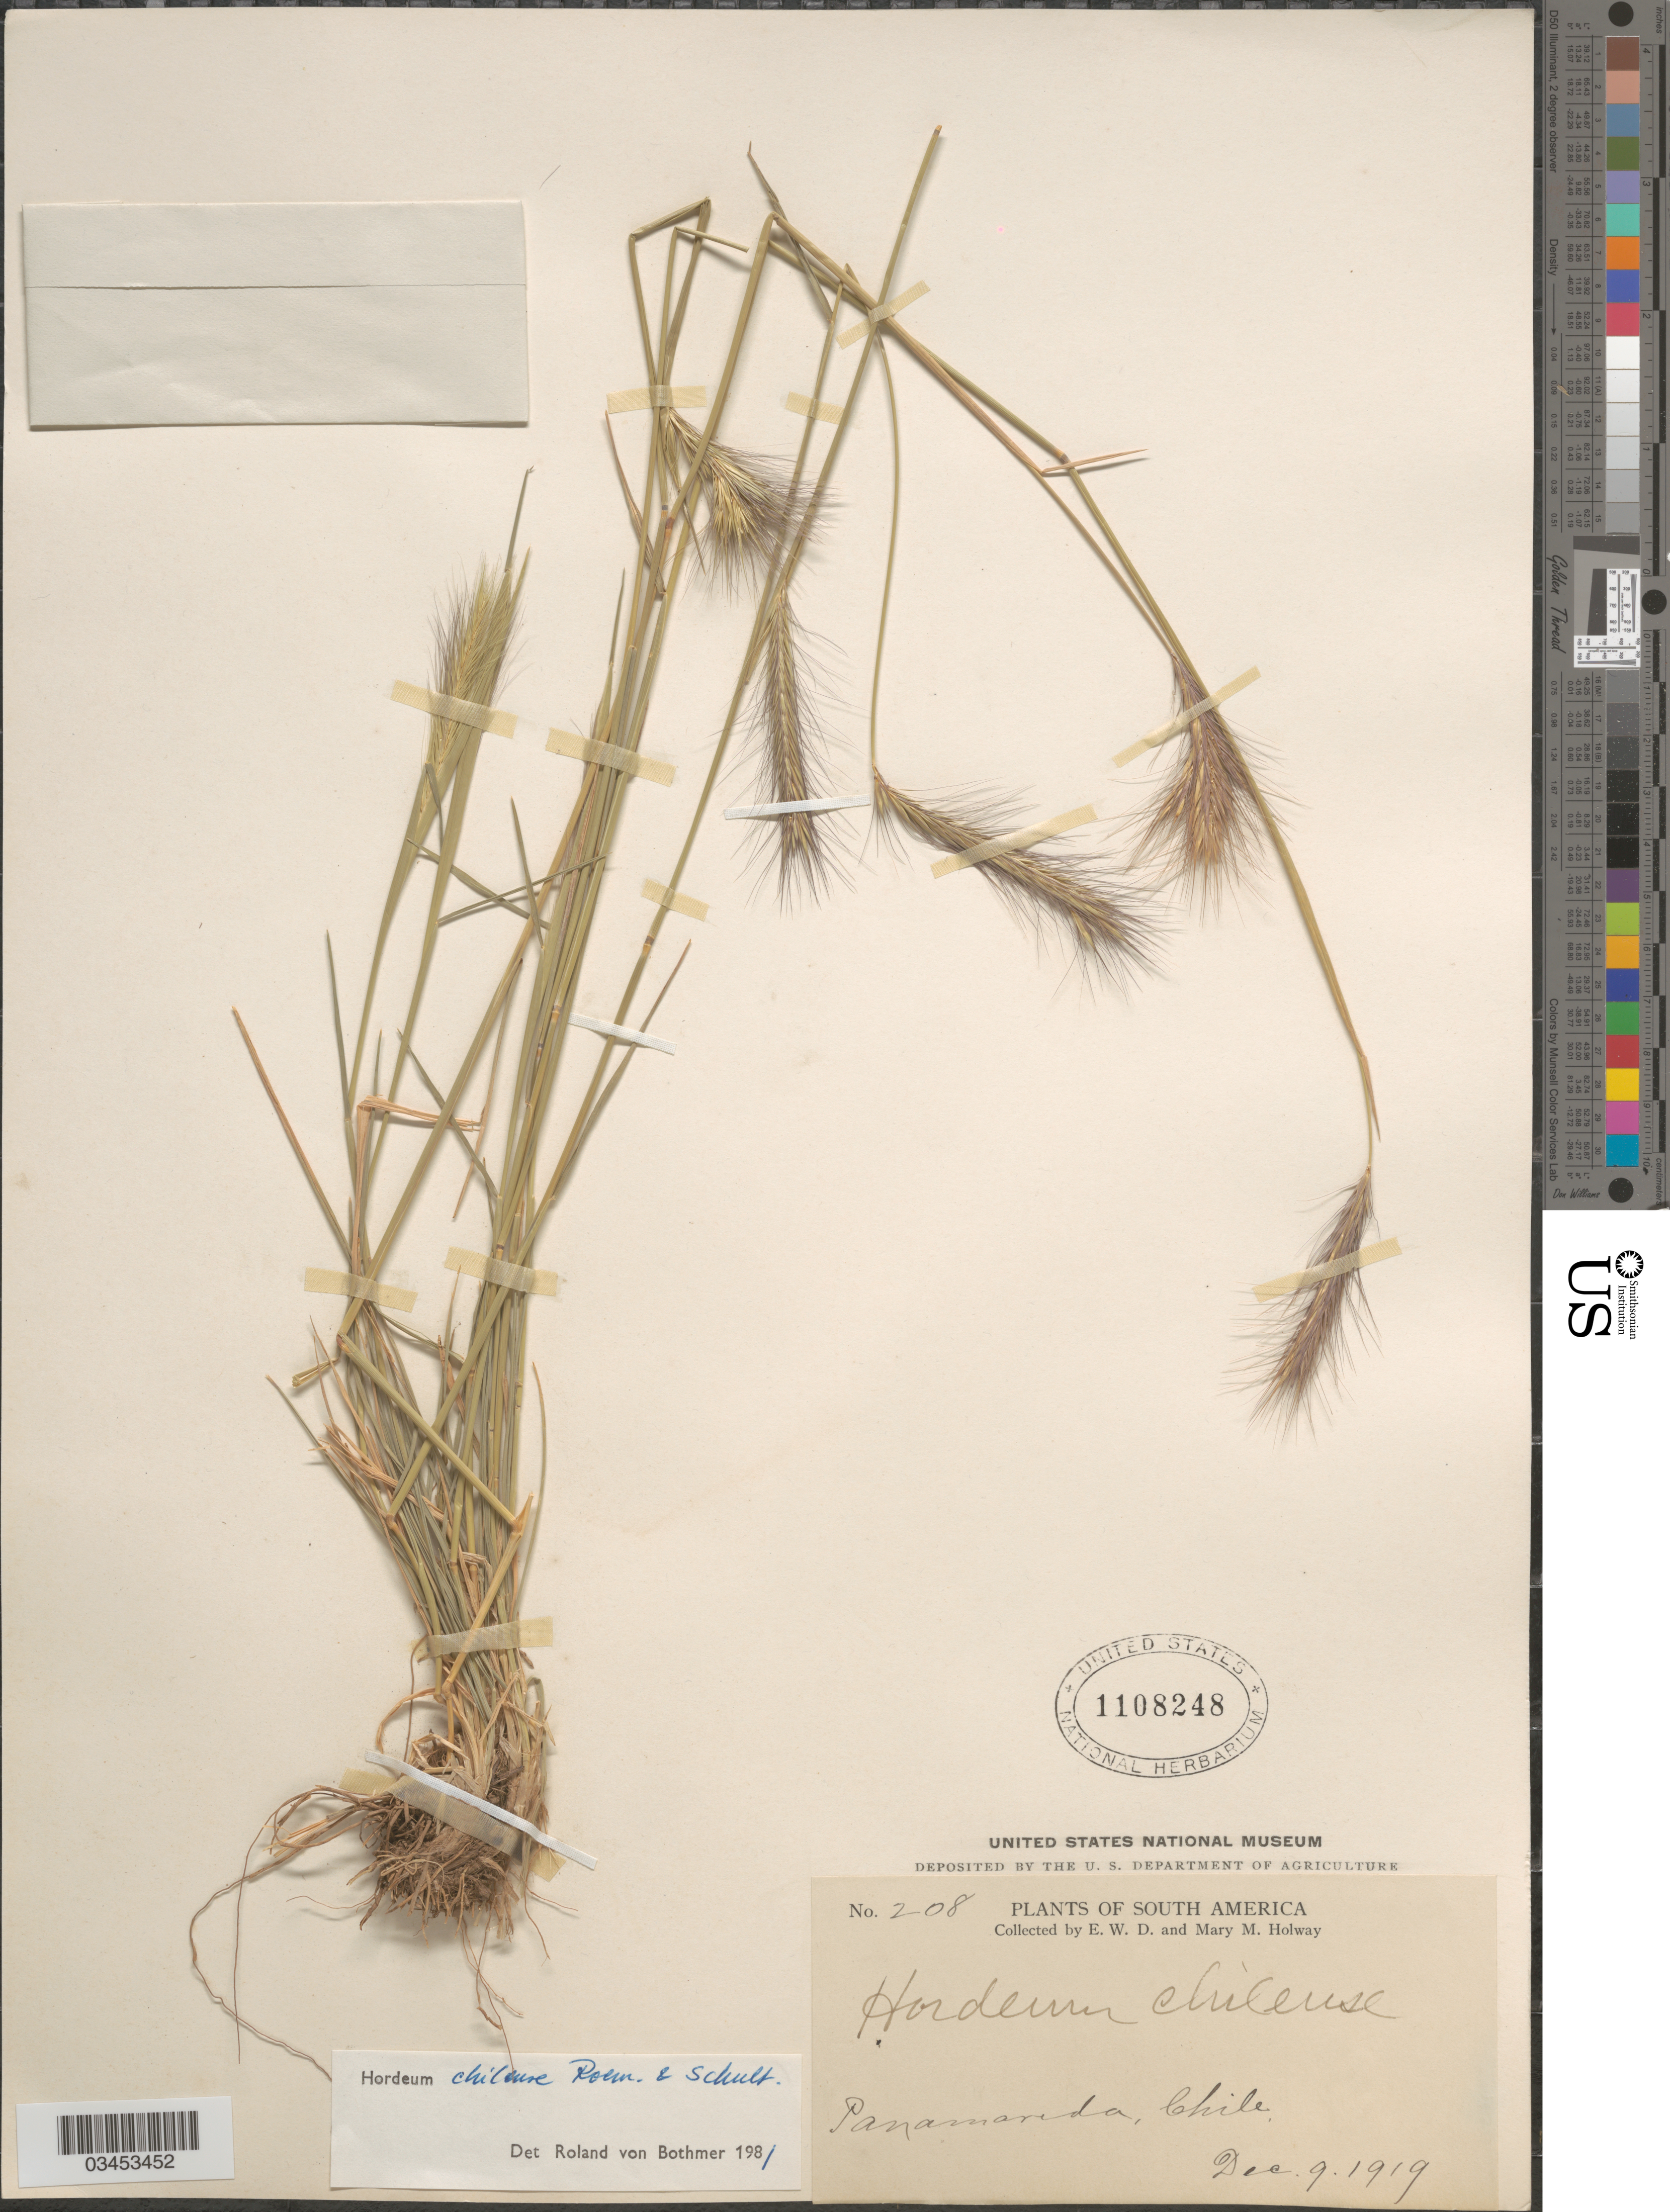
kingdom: Plantae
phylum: Tracheophyta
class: Liliopsida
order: Poales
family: Poaceae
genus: Hordeum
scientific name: Hordeum chilense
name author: Roem. & Schult.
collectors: E. W. D. Holway & M. M. Holway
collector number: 208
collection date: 1919-12-09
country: Chile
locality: Panamareda.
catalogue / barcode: US 1108248